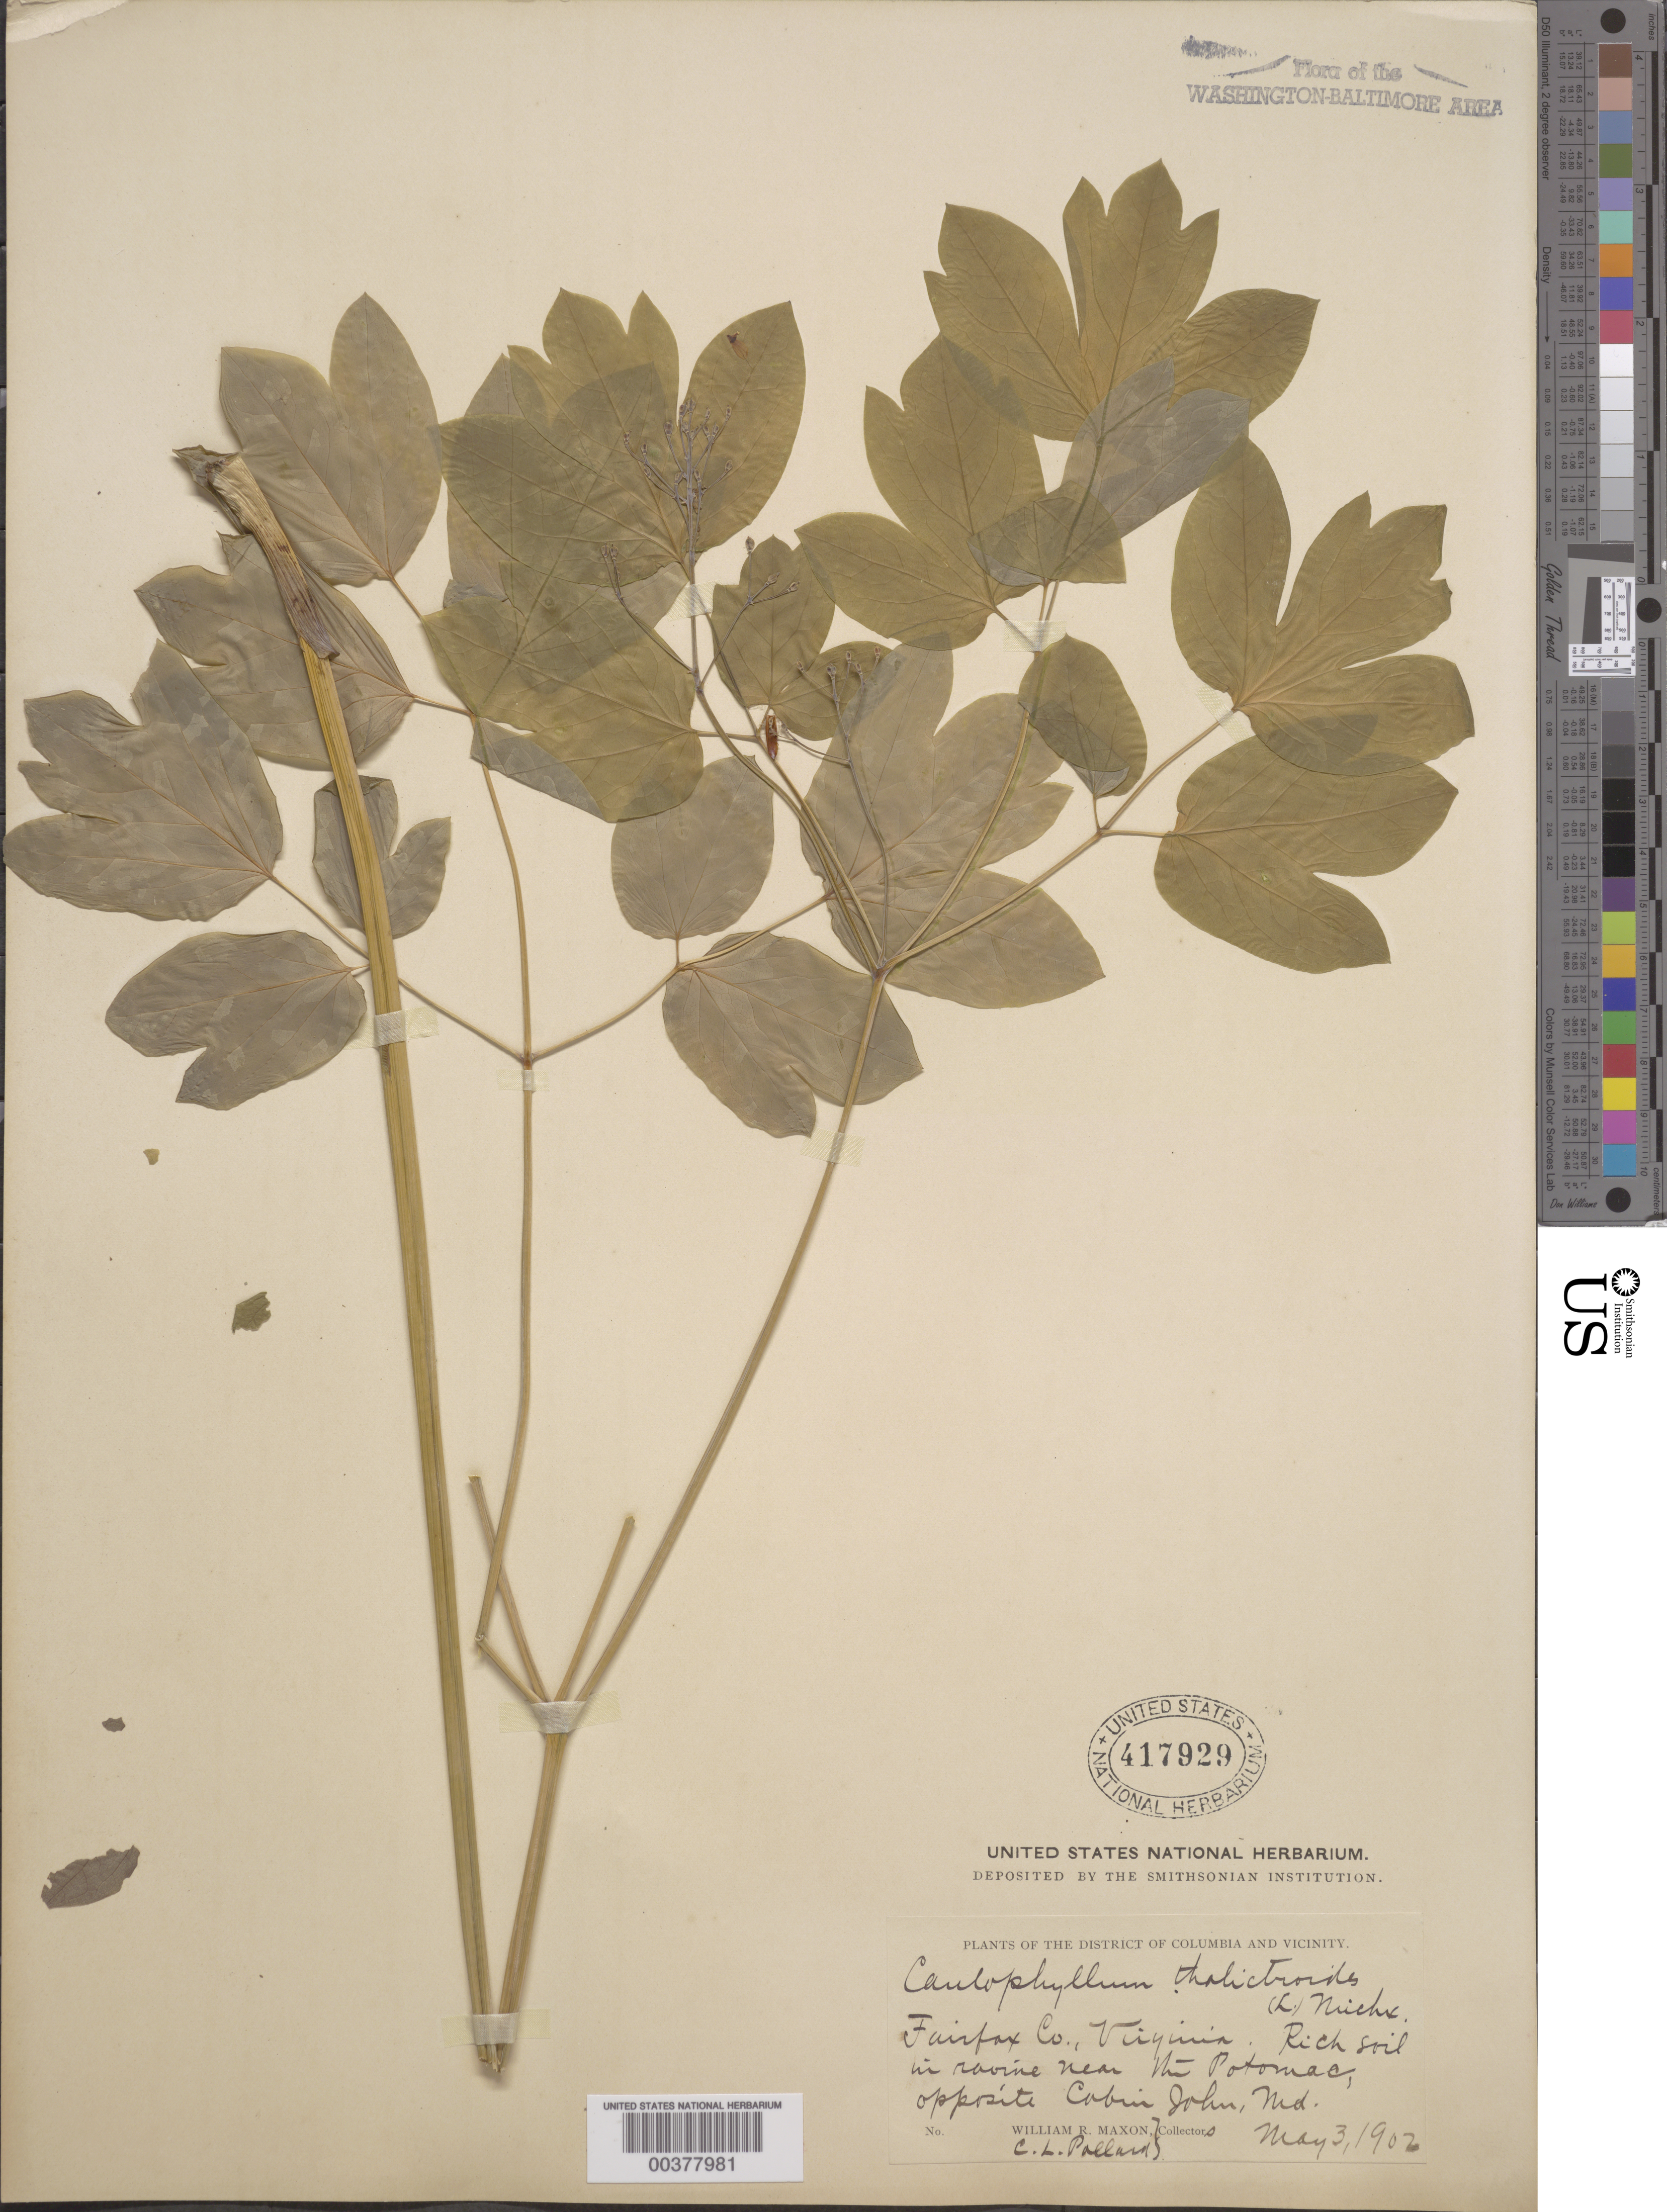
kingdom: Plantae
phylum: Tracheophyta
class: Magnoliopsida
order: Ranunculales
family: Berberidaceae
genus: Caulophyllum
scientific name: Caulophyllum thalictroides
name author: (L.) Michx.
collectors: W. R. Maxon & C. L. Pollard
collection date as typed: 03 May 1902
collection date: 1902-05-03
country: United States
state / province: Virginia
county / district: Fairfax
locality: opposite Cabin John C. & O. Canal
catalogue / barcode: US 417929